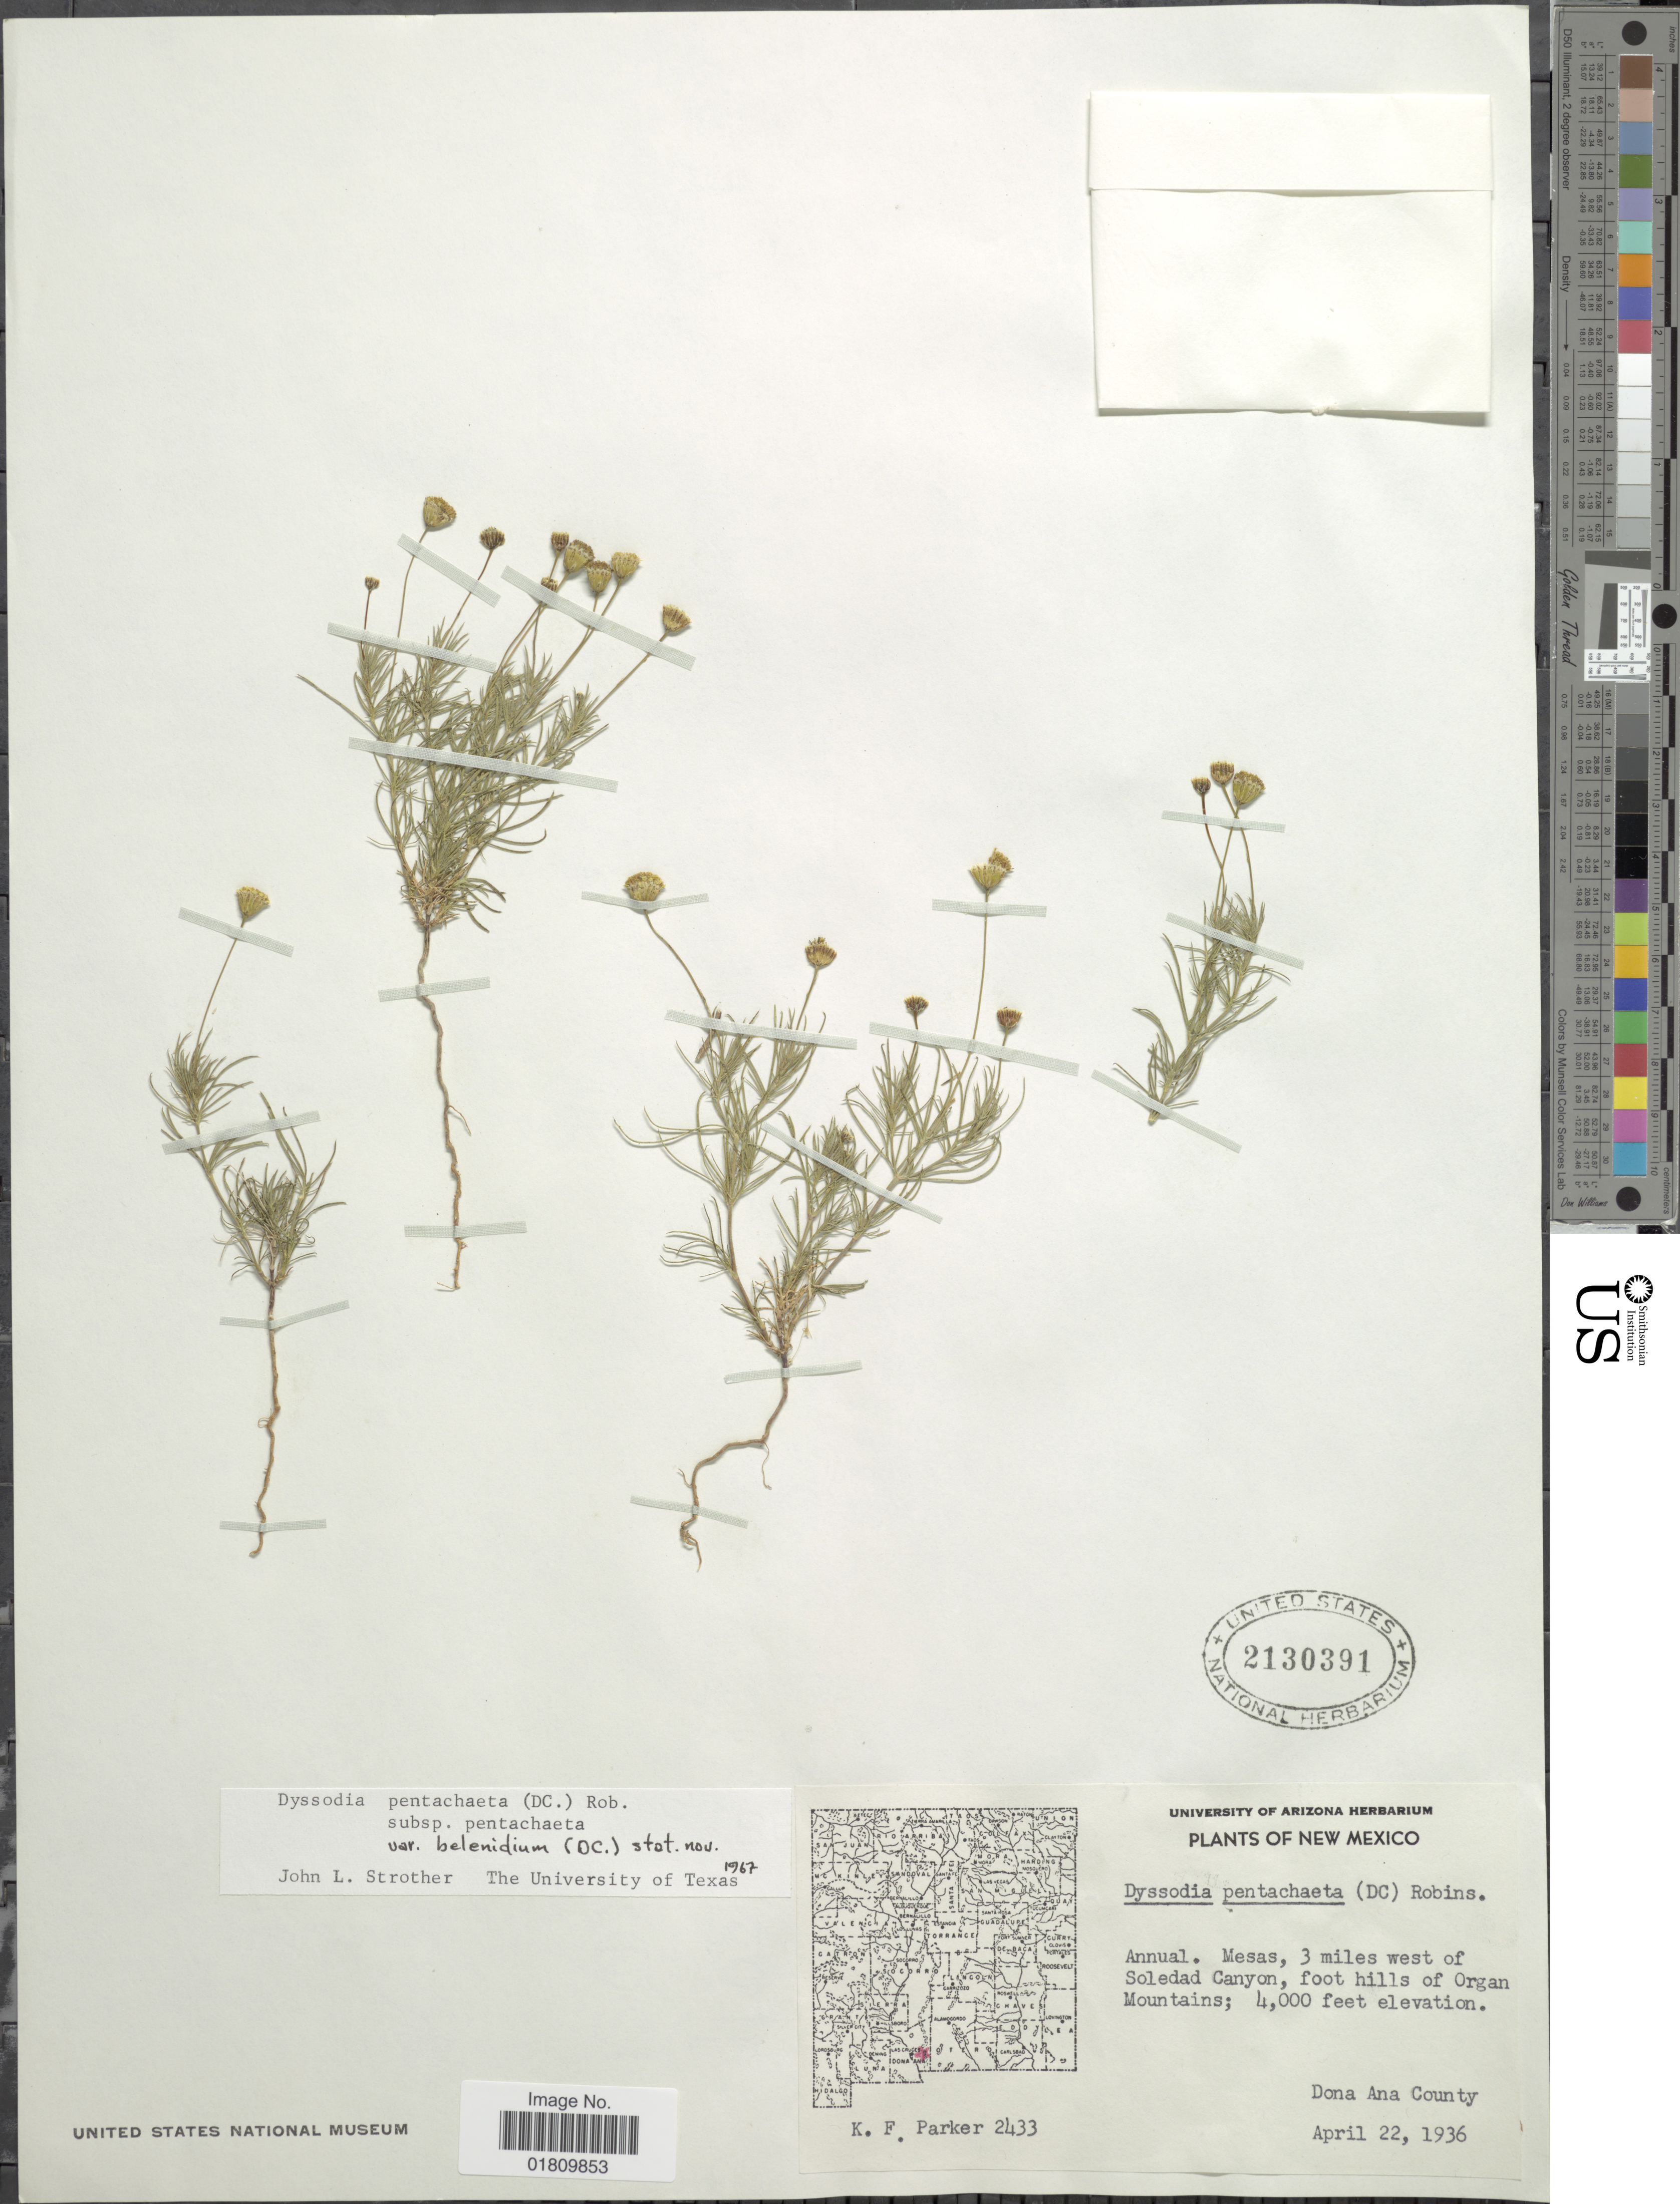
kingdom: Plantae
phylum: Tracheophyta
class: Magnoliopsida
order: Asterales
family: Asteraceae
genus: Thymophylla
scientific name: Thymophylla pentachaeta var. belenidium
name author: (DC.) Strother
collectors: K. F. Parker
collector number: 2433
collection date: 1936-04-22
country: United States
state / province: New Mexico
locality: Mesas, 3 miles west of Soledad Canyon, foot hills of Organ Mountains, Dona Ana County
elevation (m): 1219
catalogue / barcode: US 2130391